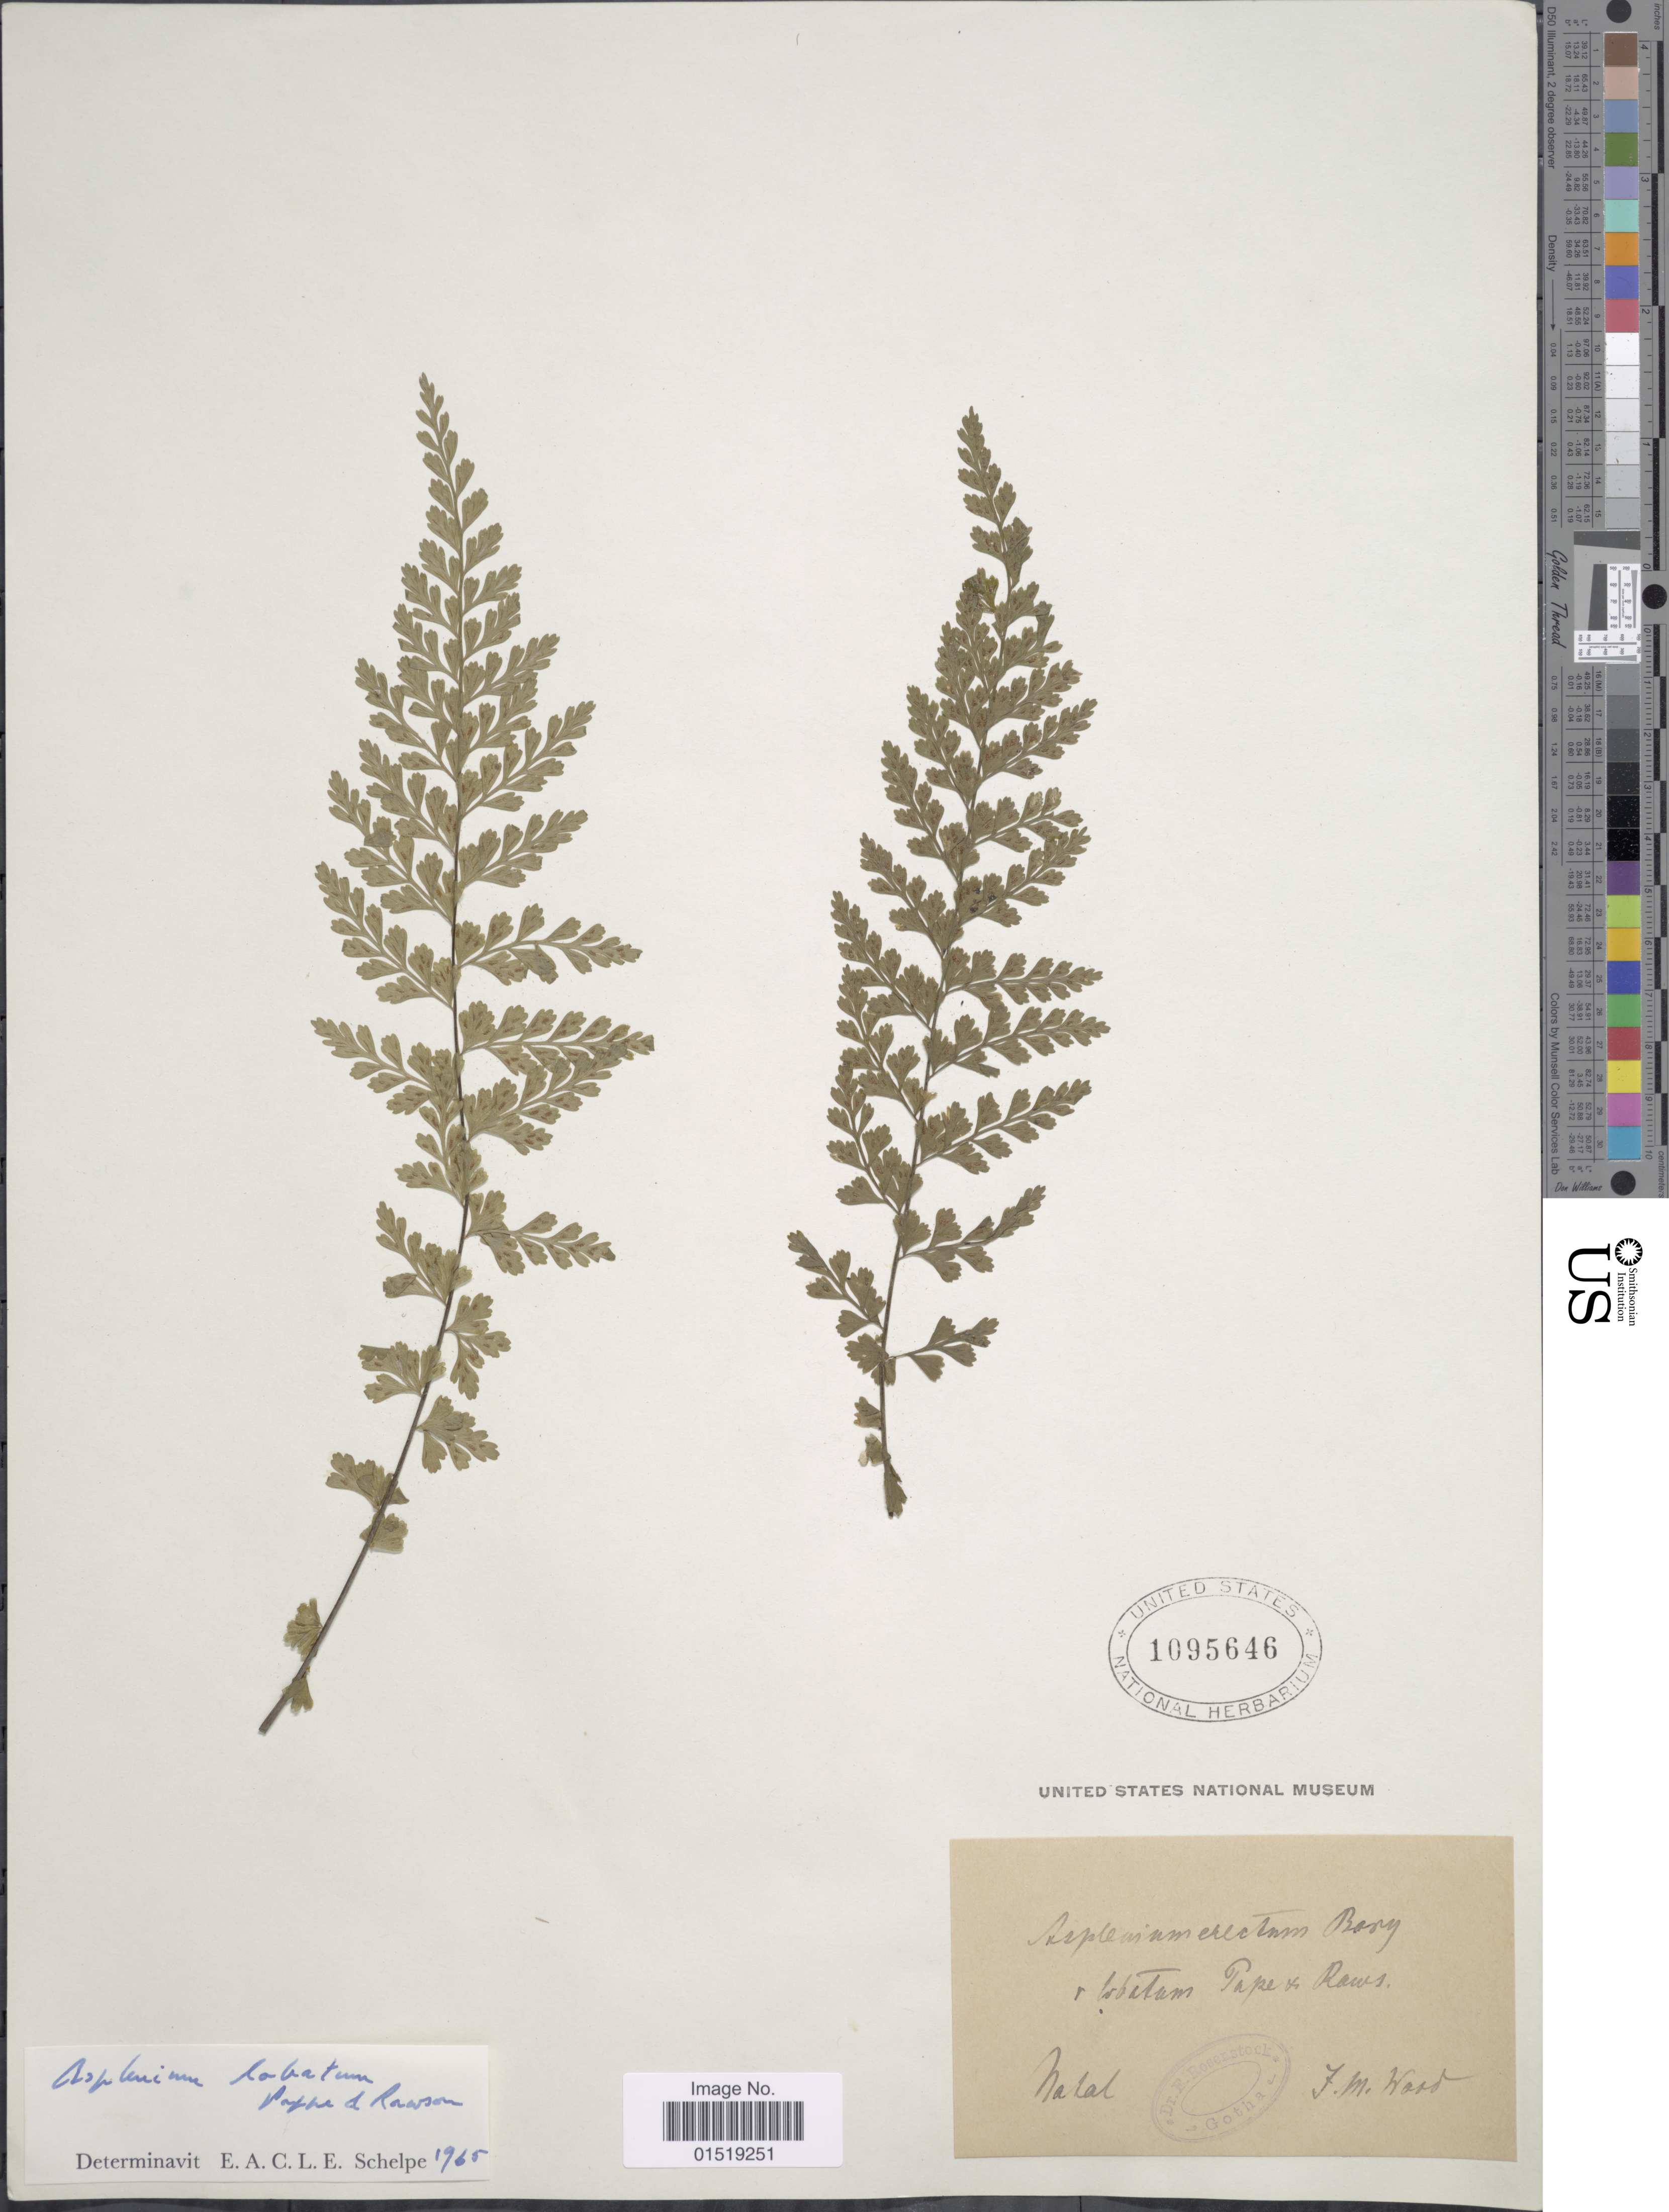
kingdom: Plantae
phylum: Tracheophyta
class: Polypodiopsida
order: Polypodiales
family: Aspleniaceae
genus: Asplenium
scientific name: Asplenium lobatum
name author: Pappe & Rawson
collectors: F. Wood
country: South Africa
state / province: KwaZulu-Natal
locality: Natal.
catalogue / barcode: US 1095646